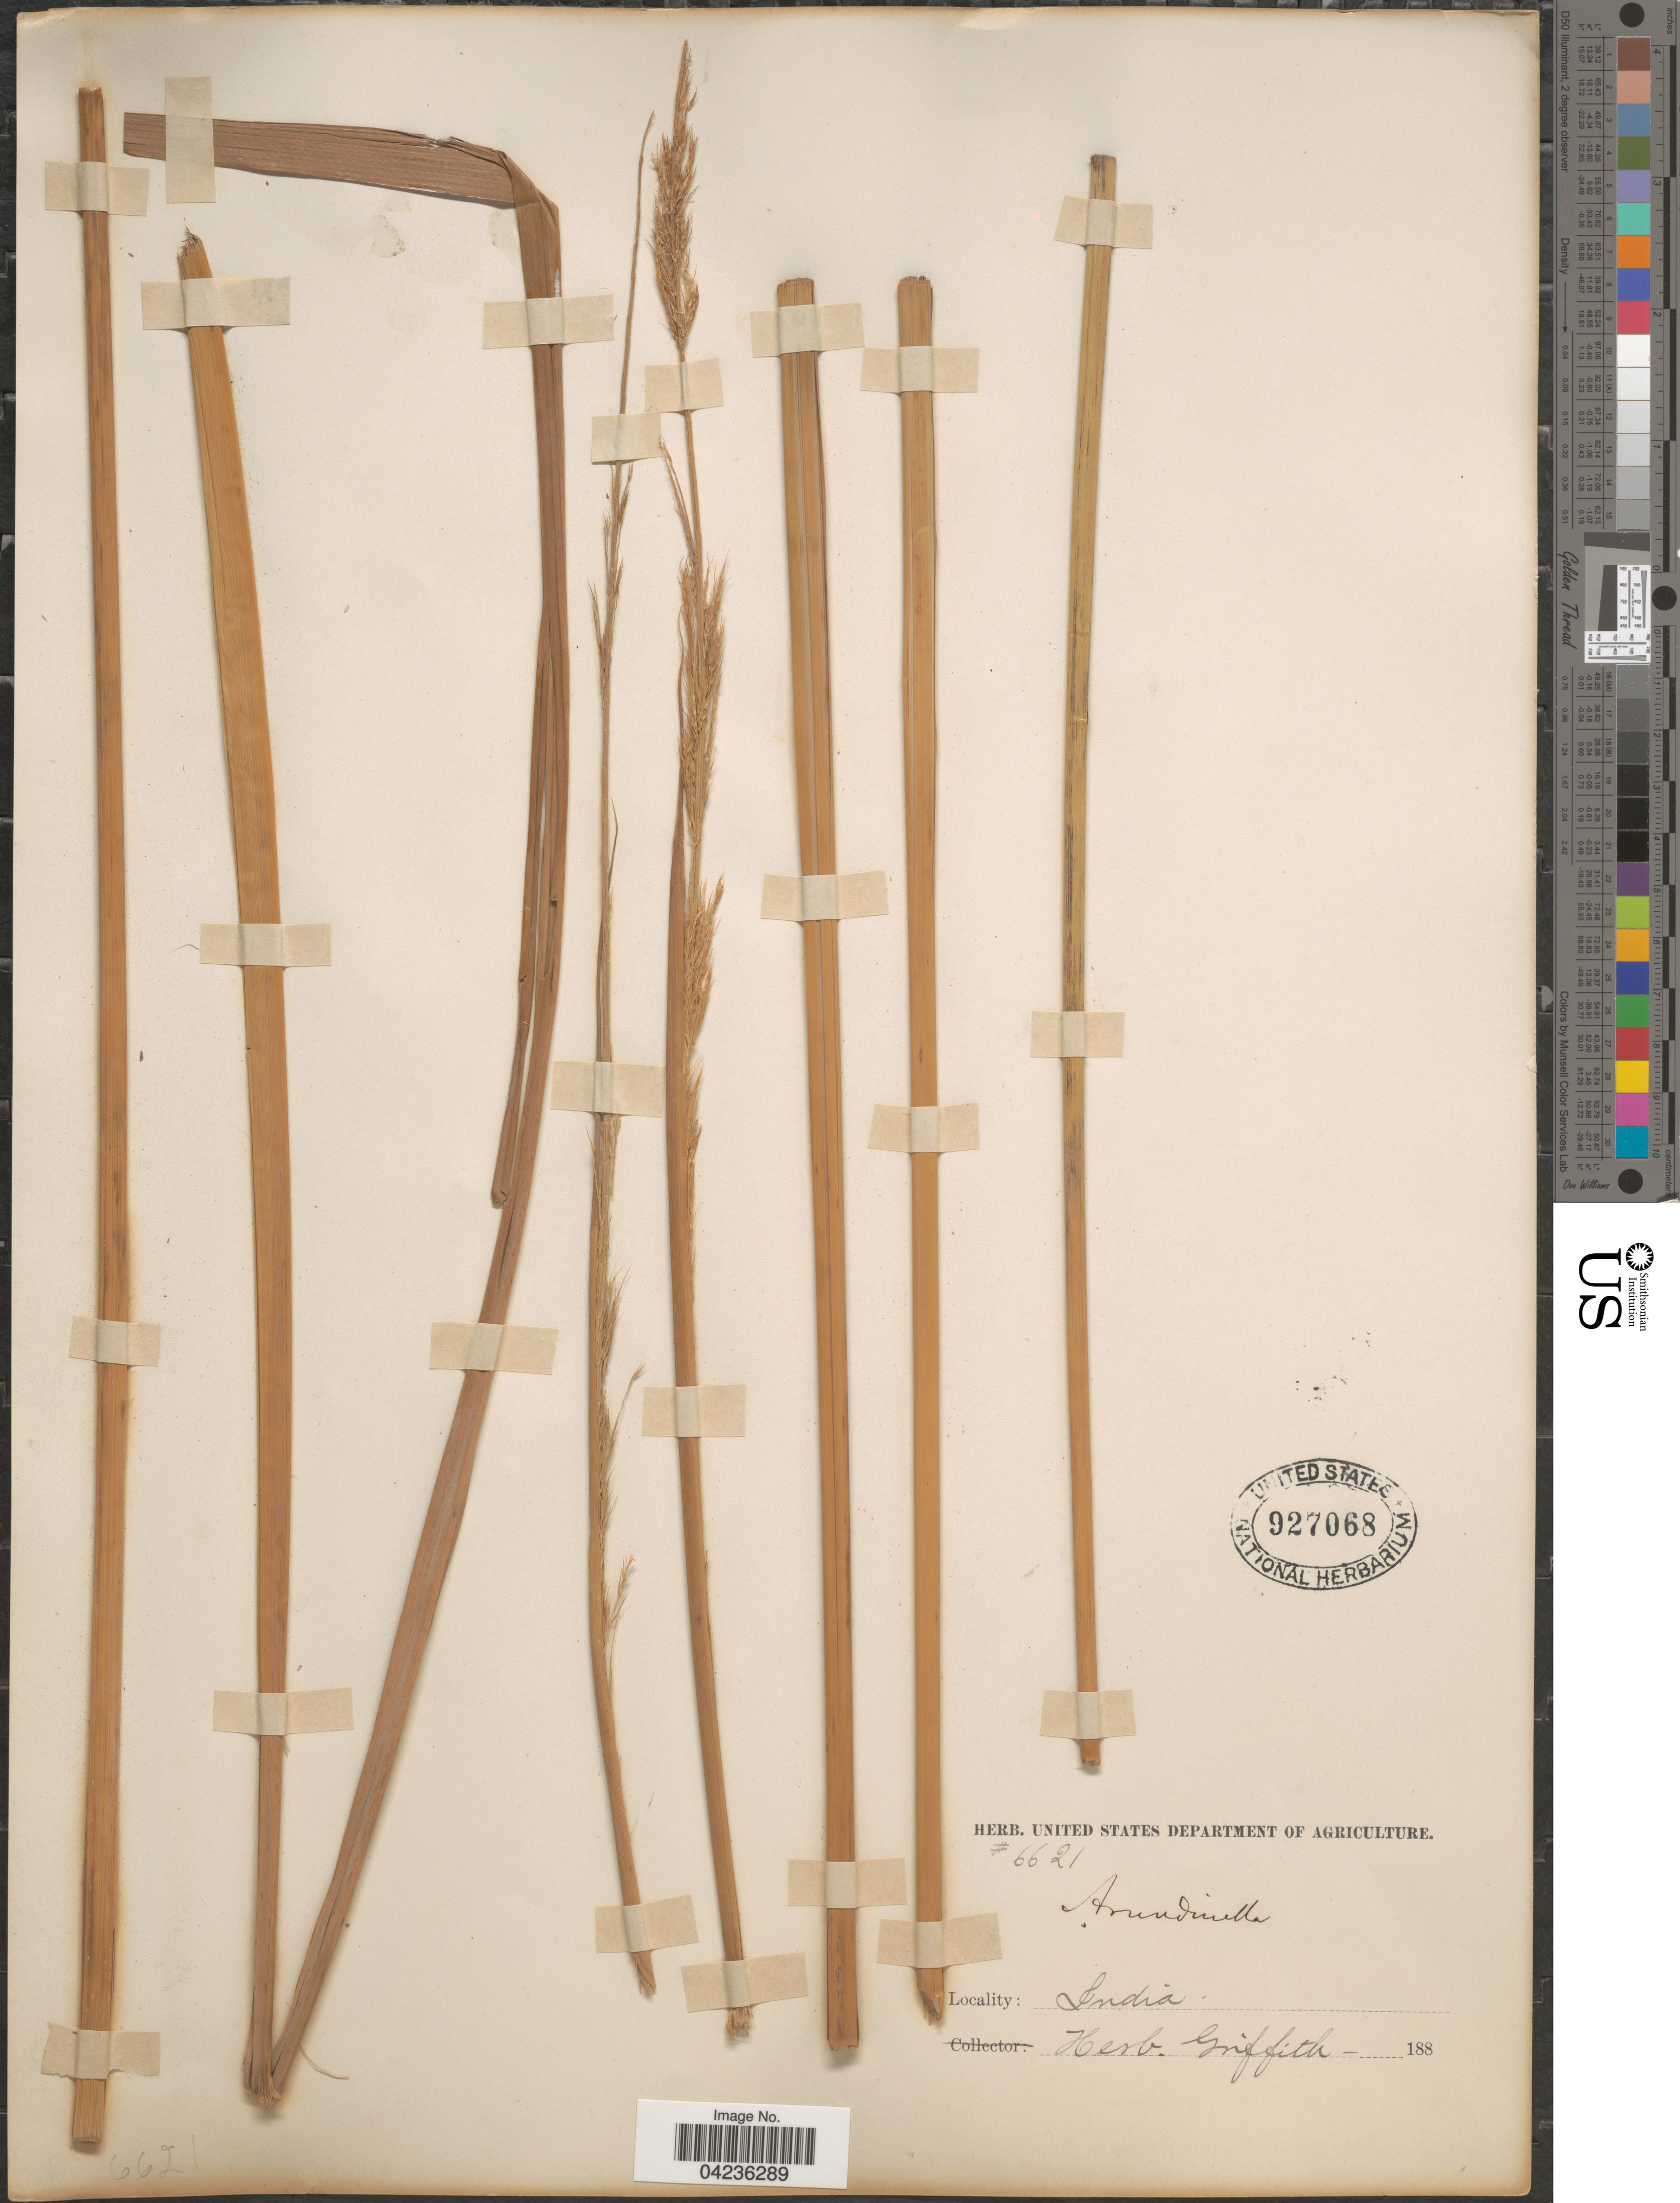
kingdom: Plantae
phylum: Tracheophyta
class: Liliopsida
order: Poales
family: Poaceae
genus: Arundinella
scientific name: Arundinella sp.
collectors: ex herb. Griffith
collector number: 6621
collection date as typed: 188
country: India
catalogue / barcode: US 927068